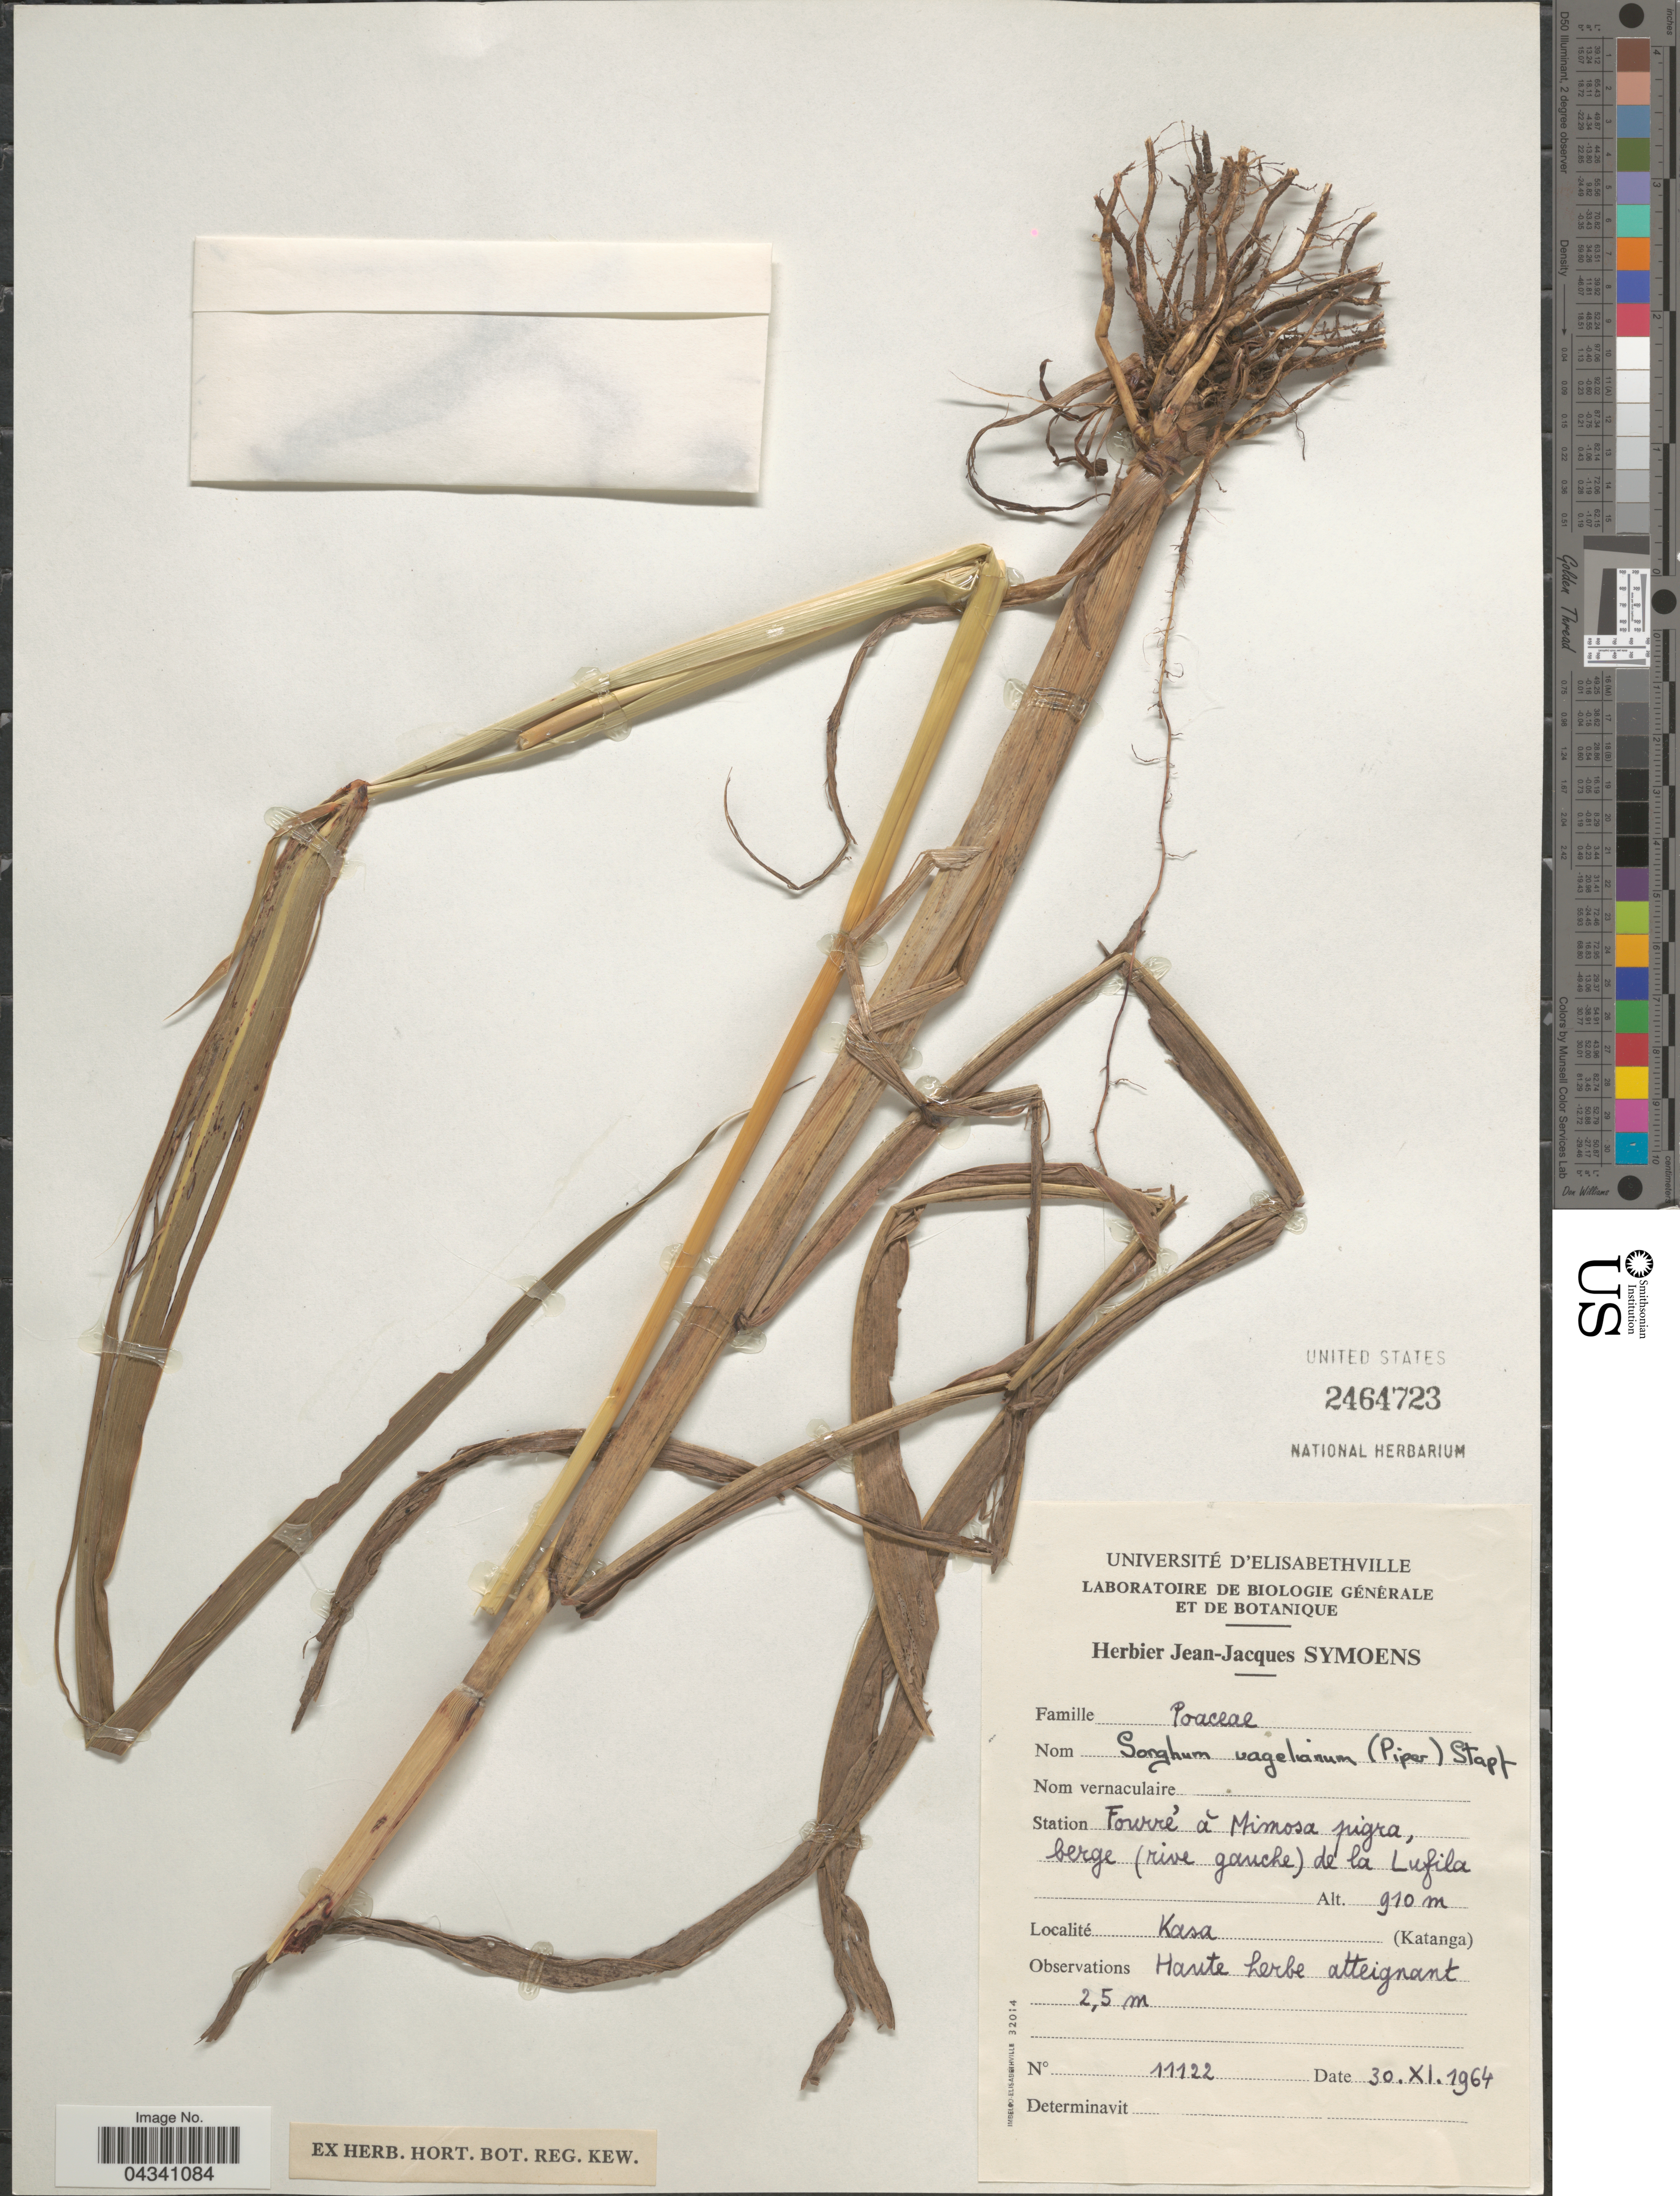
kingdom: Plantae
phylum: Tracheophyta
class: Liliopsida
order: Poales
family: Poaceae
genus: Sorghum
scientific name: Sorghum arundinaceum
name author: (Desv.) Stapf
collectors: ex herb. Jean-Jacques Symoens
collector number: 11122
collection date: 1964-11-30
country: Congo, Democratic Republic of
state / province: Lualaba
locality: Station Fourre' à Mimosa pigra, berge (rive gaucke) de la Lufila. Kasa.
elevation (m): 910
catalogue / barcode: US 2464723